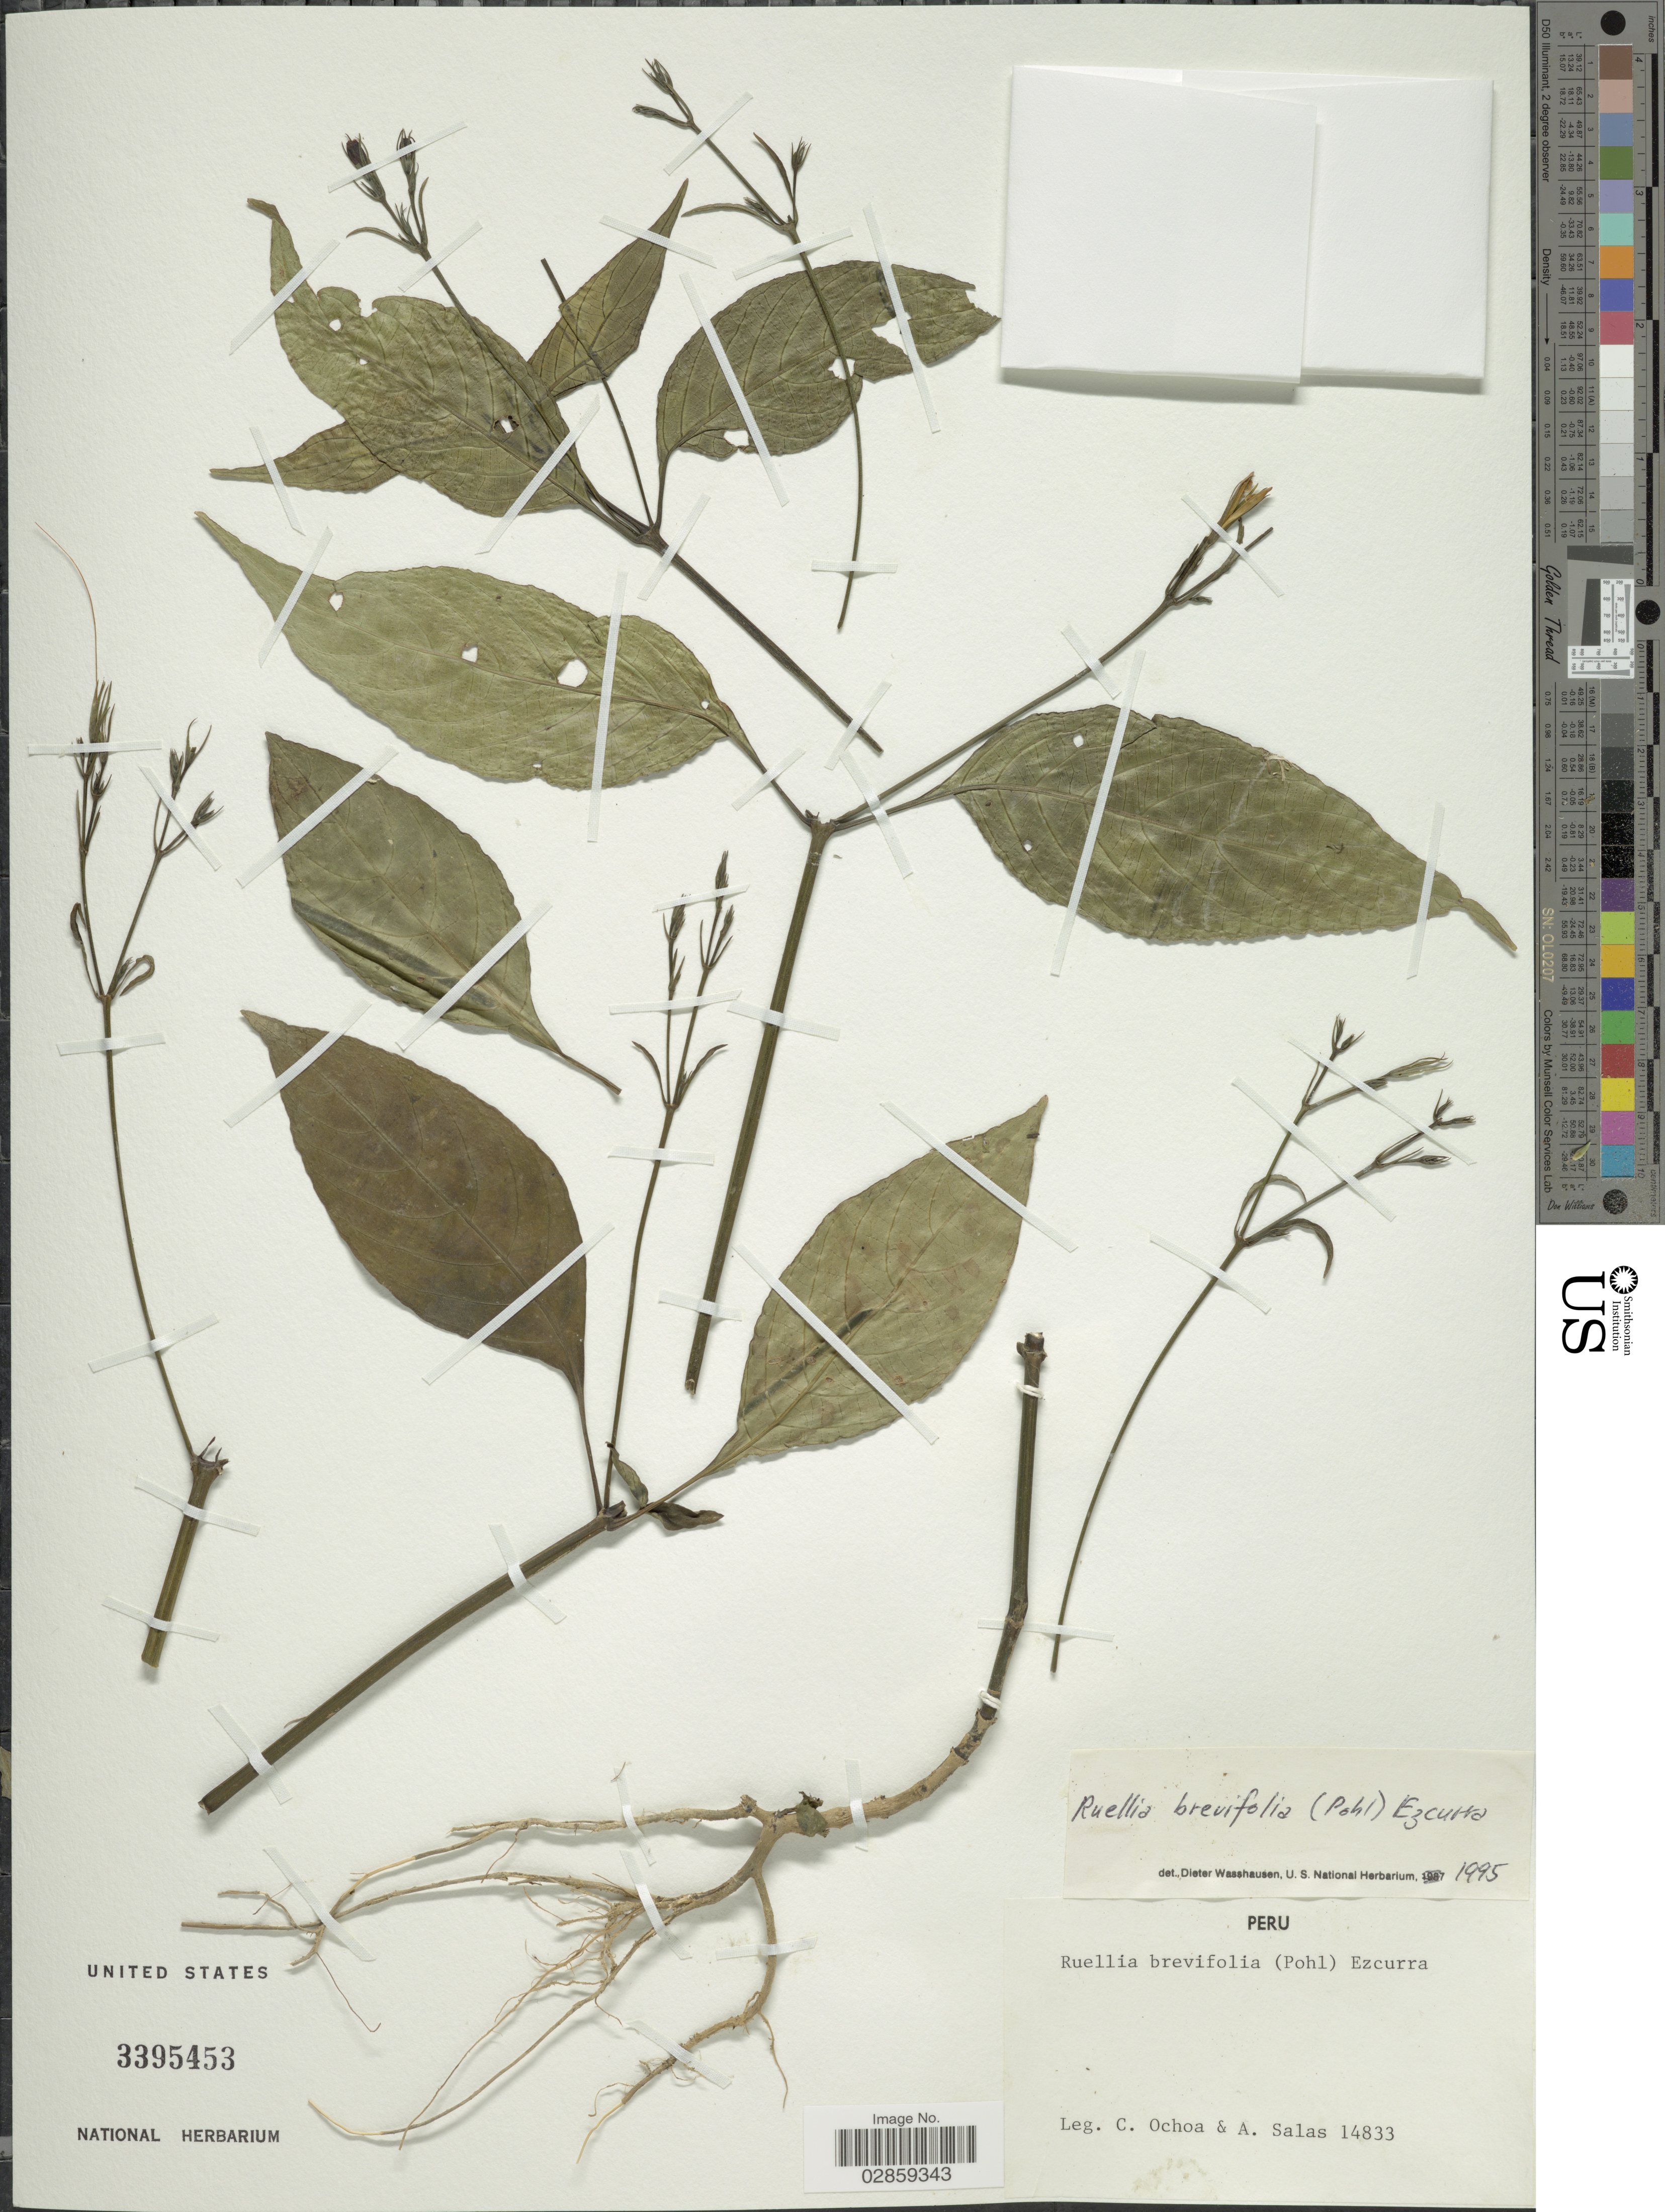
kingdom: Plantae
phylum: Tracheophyta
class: Magnoliopsida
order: Lamiales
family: Acanthaceae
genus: Ruellia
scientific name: Ruellia brevifolia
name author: (Pohl) C. Ezcurra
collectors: C. Ochoa & A. Salas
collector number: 14833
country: Peru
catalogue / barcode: US 3395453